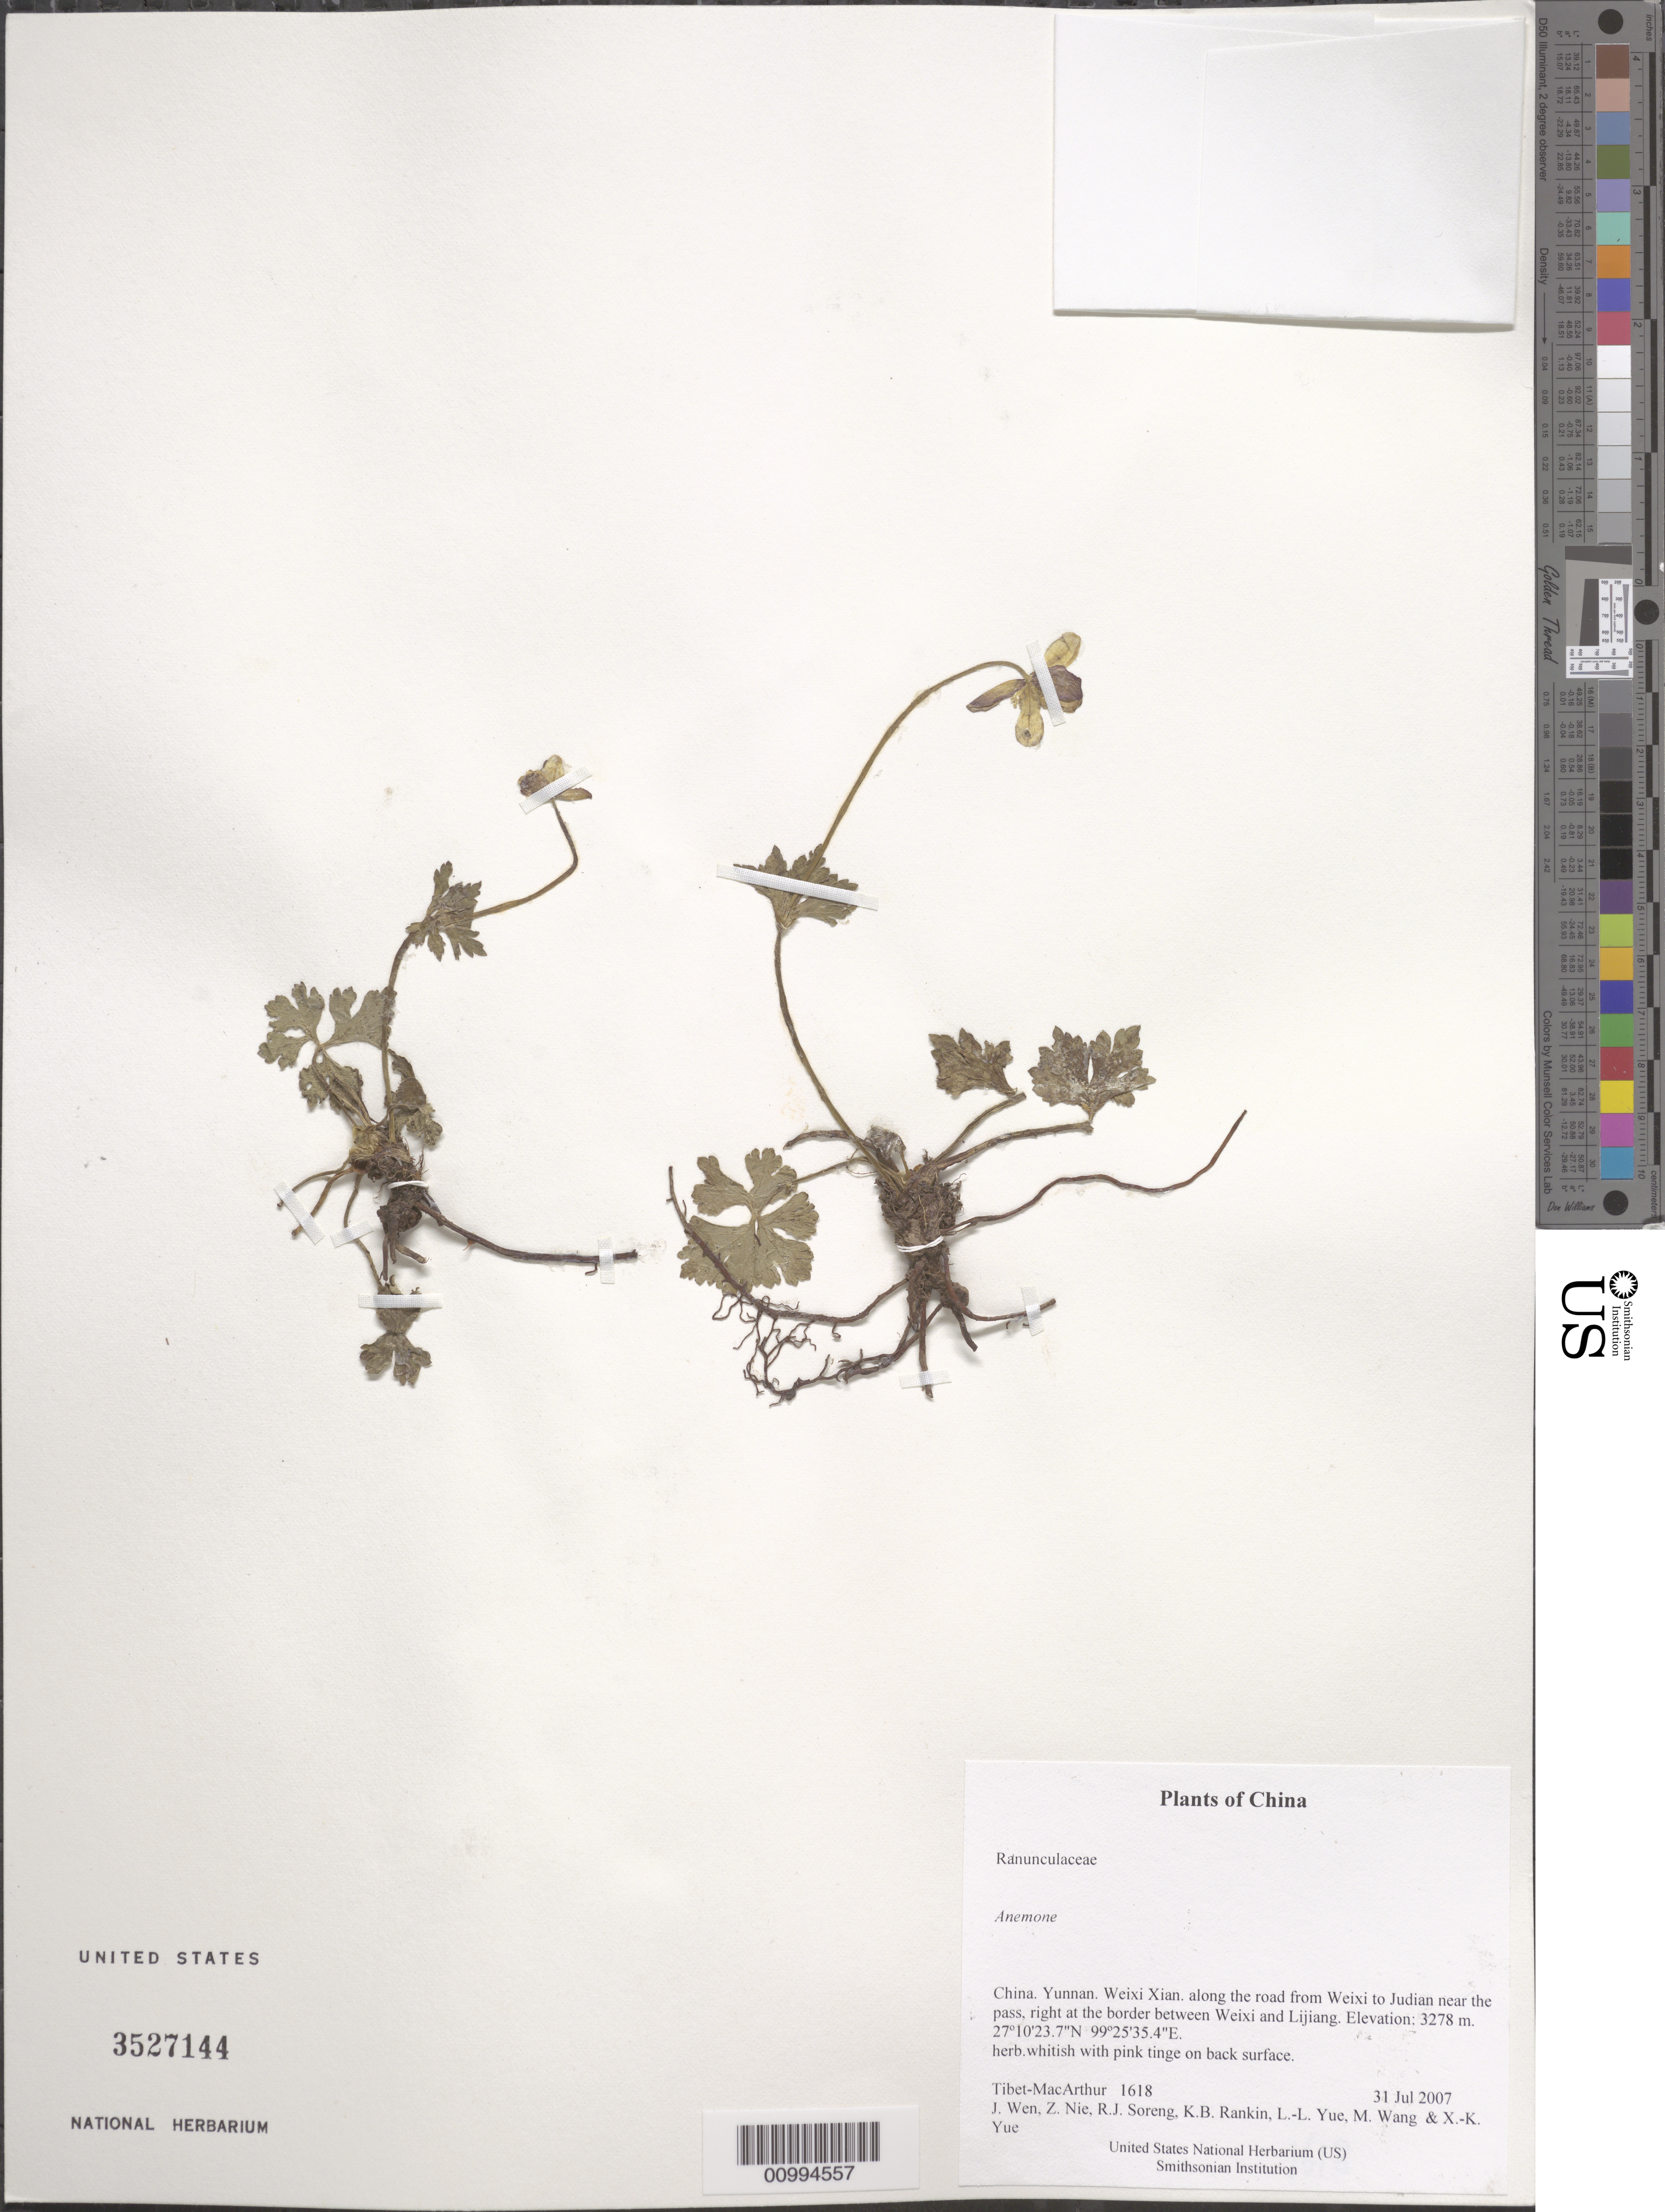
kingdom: Plantae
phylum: Tracheophyta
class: Magnoliopsida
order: Ranunculales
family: Ranunculaceae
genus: Anemone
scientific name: Anemone sp.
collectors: Tibet-MacArthur, J. Wen, Z. Nie, R. J. Soreng, K. Rankin, L. Yue, M. Wang & X. Yue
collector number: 1618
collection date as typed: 31 Jul 2007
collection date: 2007-07-31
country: China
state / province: Yunnan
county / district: Weixi Xian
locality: along the road from Weixi to Judian near the pass, right at the border between Weixi and Lijiang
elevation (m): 3278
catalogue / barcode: US 3527144